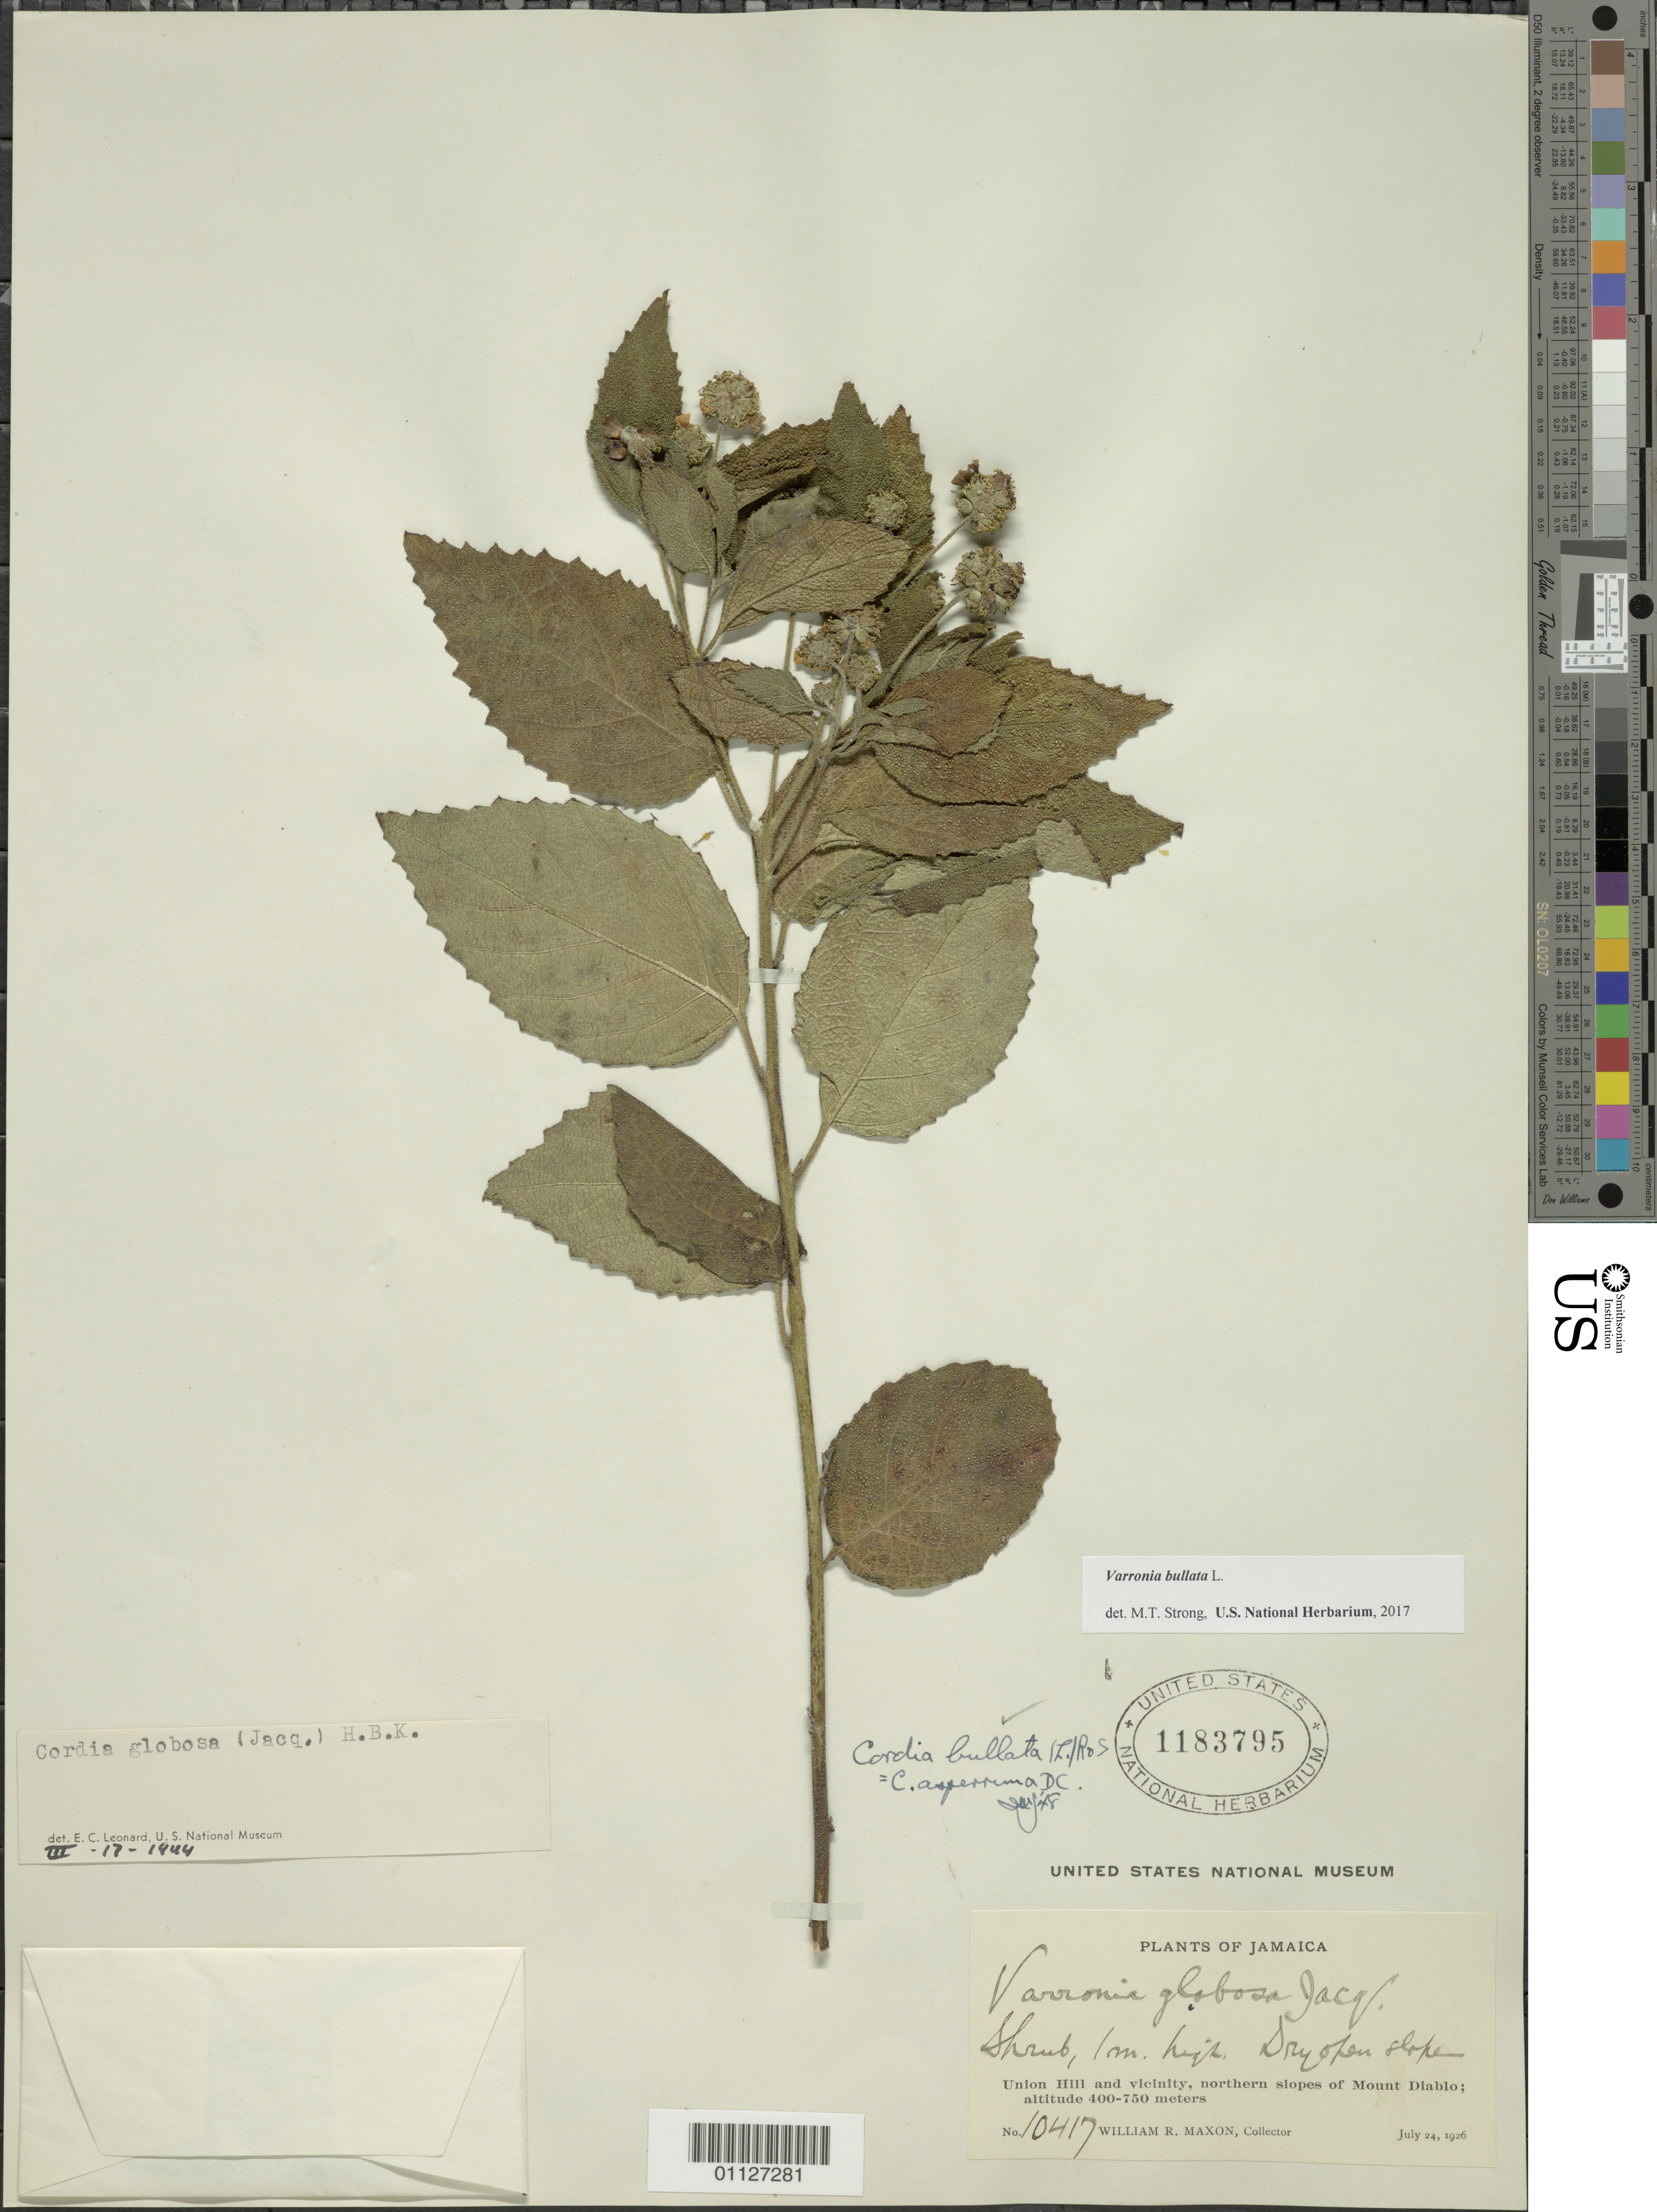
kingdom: Plantae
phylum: Tracheophyta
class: Magnoliopsida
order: Boraginales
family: Cordiaceae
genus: Varronia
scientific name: Varronia globosa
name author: Jacq.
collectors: W. R. Maxon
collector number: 10417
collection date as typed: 24 Jul 1926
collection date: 1926-07-24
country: Jamaica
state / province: Saint Catherine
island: Jamaica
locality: Union Hill and vicinity, N slopes of Mount Diablo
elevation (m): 400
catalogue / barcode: US 1183795